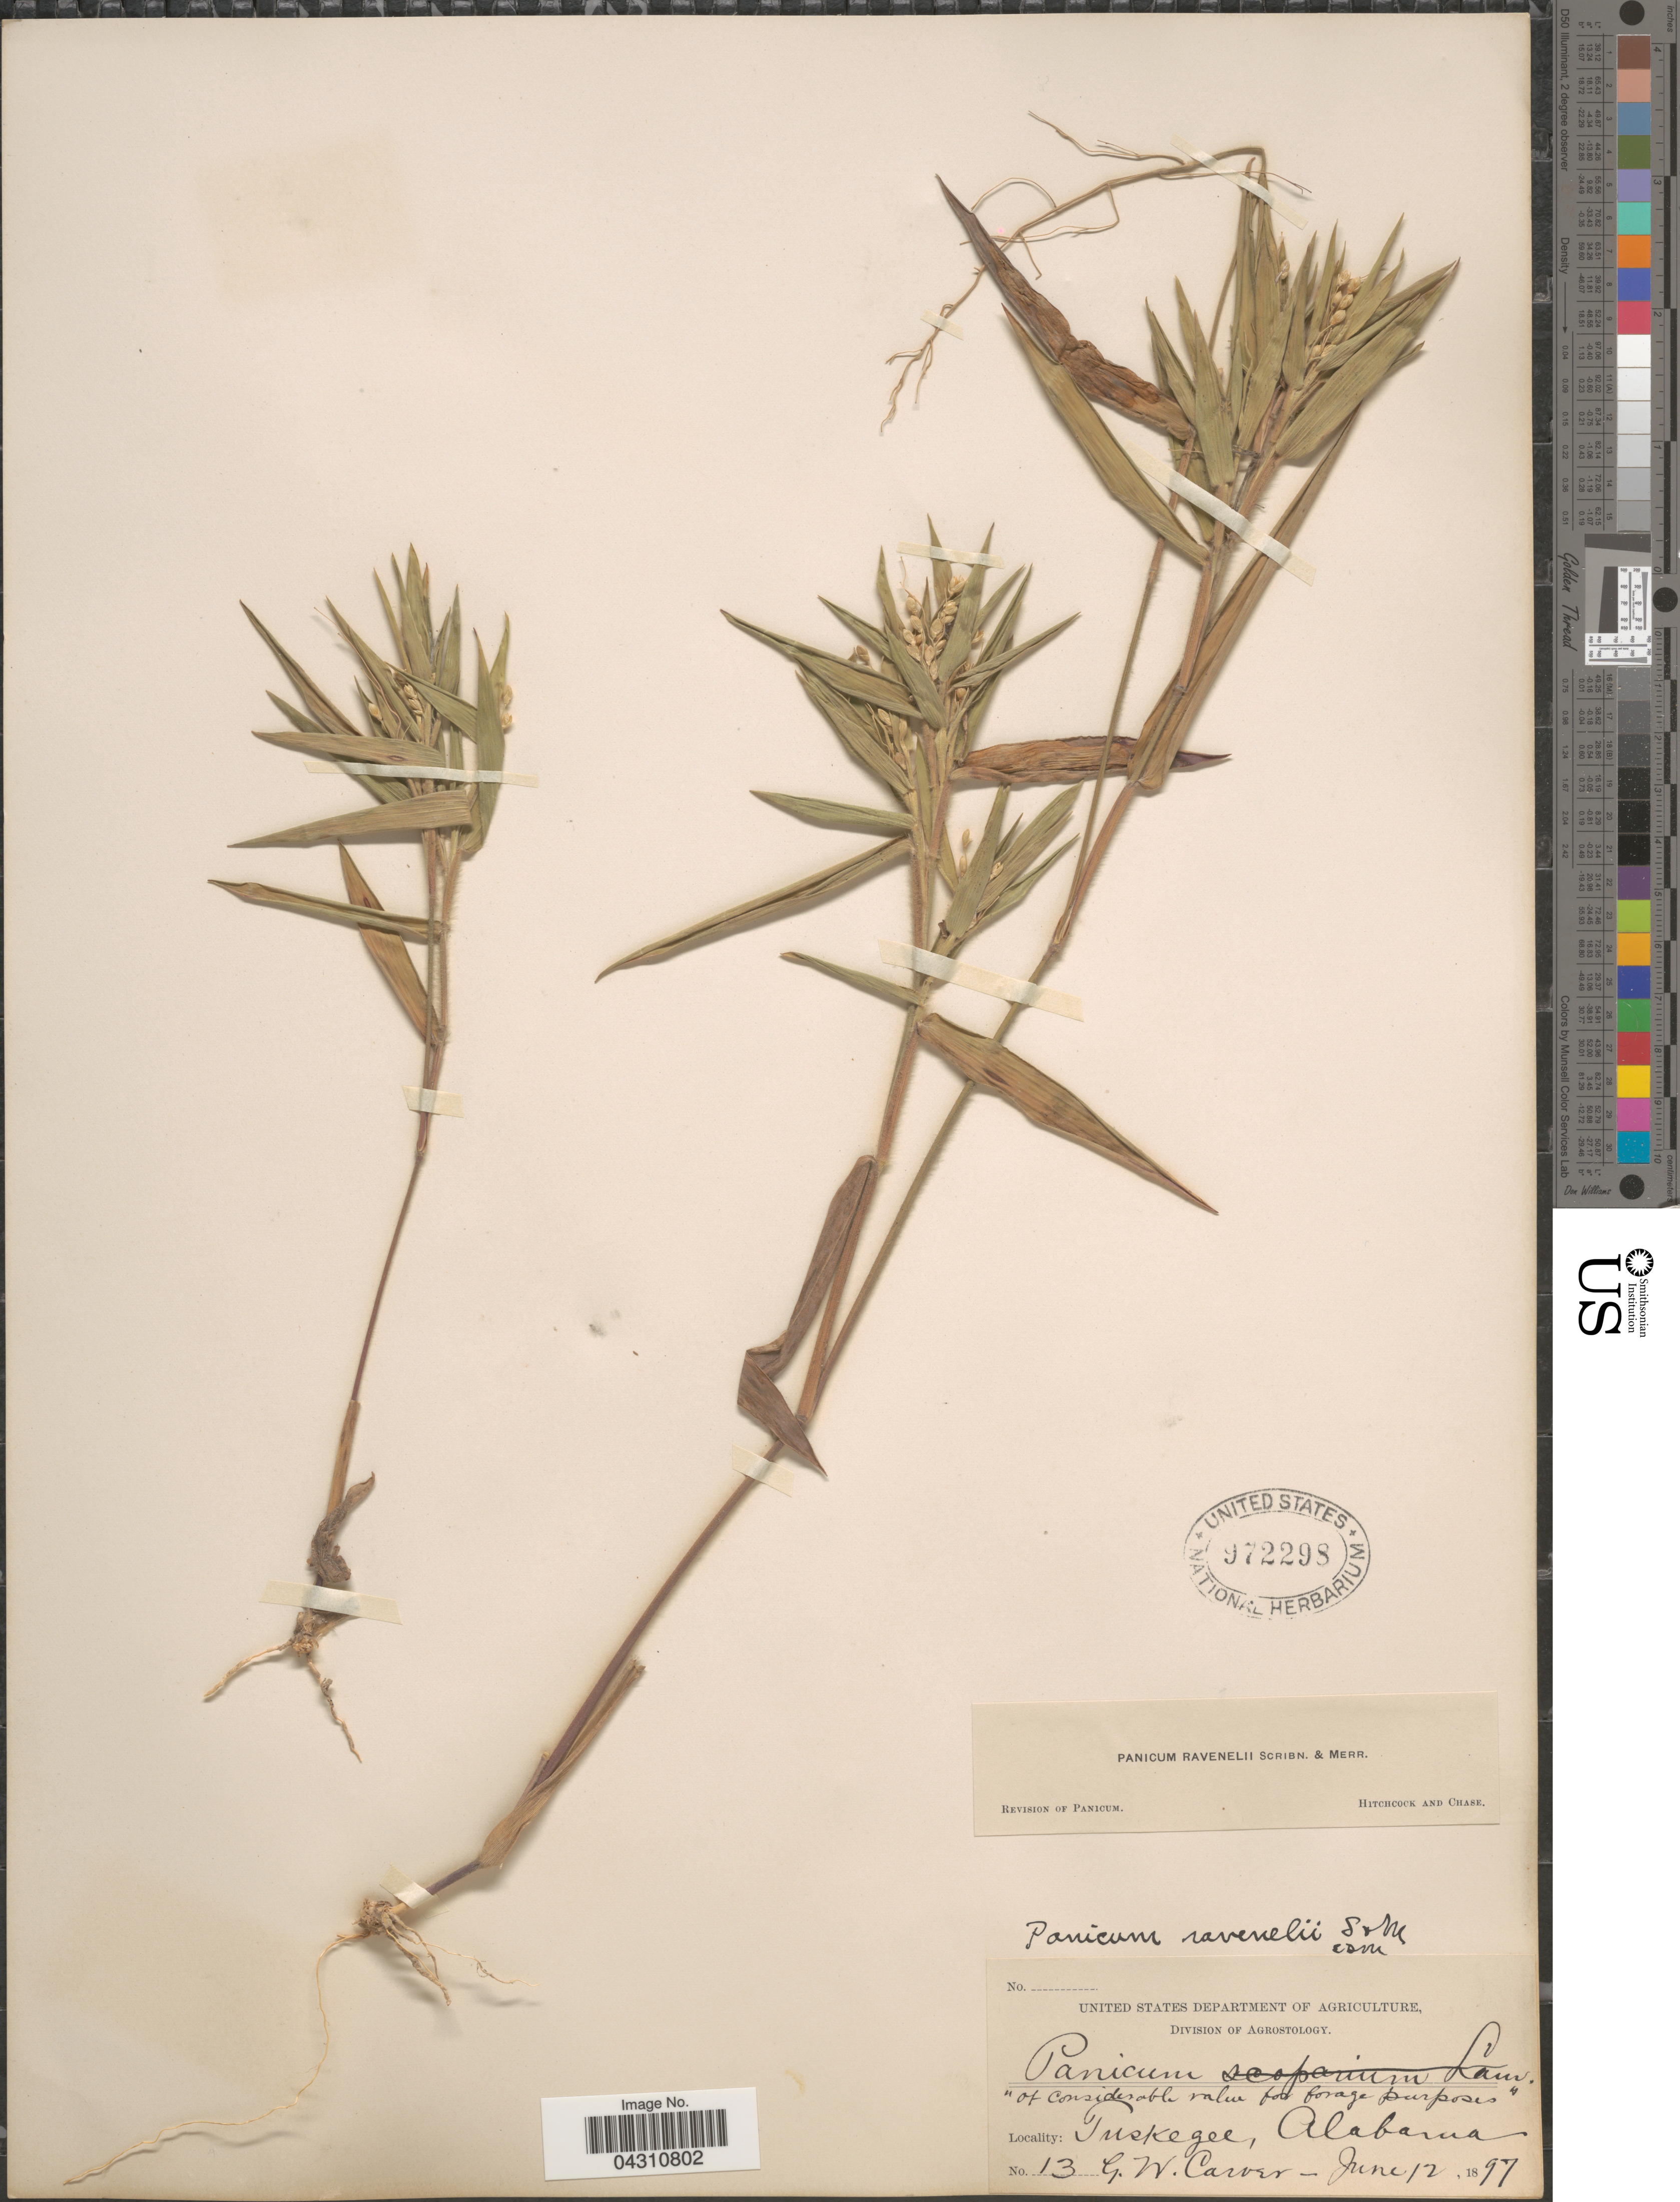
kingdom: Plantae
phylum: Tracheophyta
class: Liliopsida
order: Poales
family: Poaceae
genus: Dichanthelium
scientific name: Dichanthelium ravenelii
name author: (Scribn. & Merr.) Gould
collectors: G. Carver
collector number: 13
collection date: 1897-06-12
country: United States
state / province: Alabama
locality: Tuskegee.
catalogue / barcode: US 972298